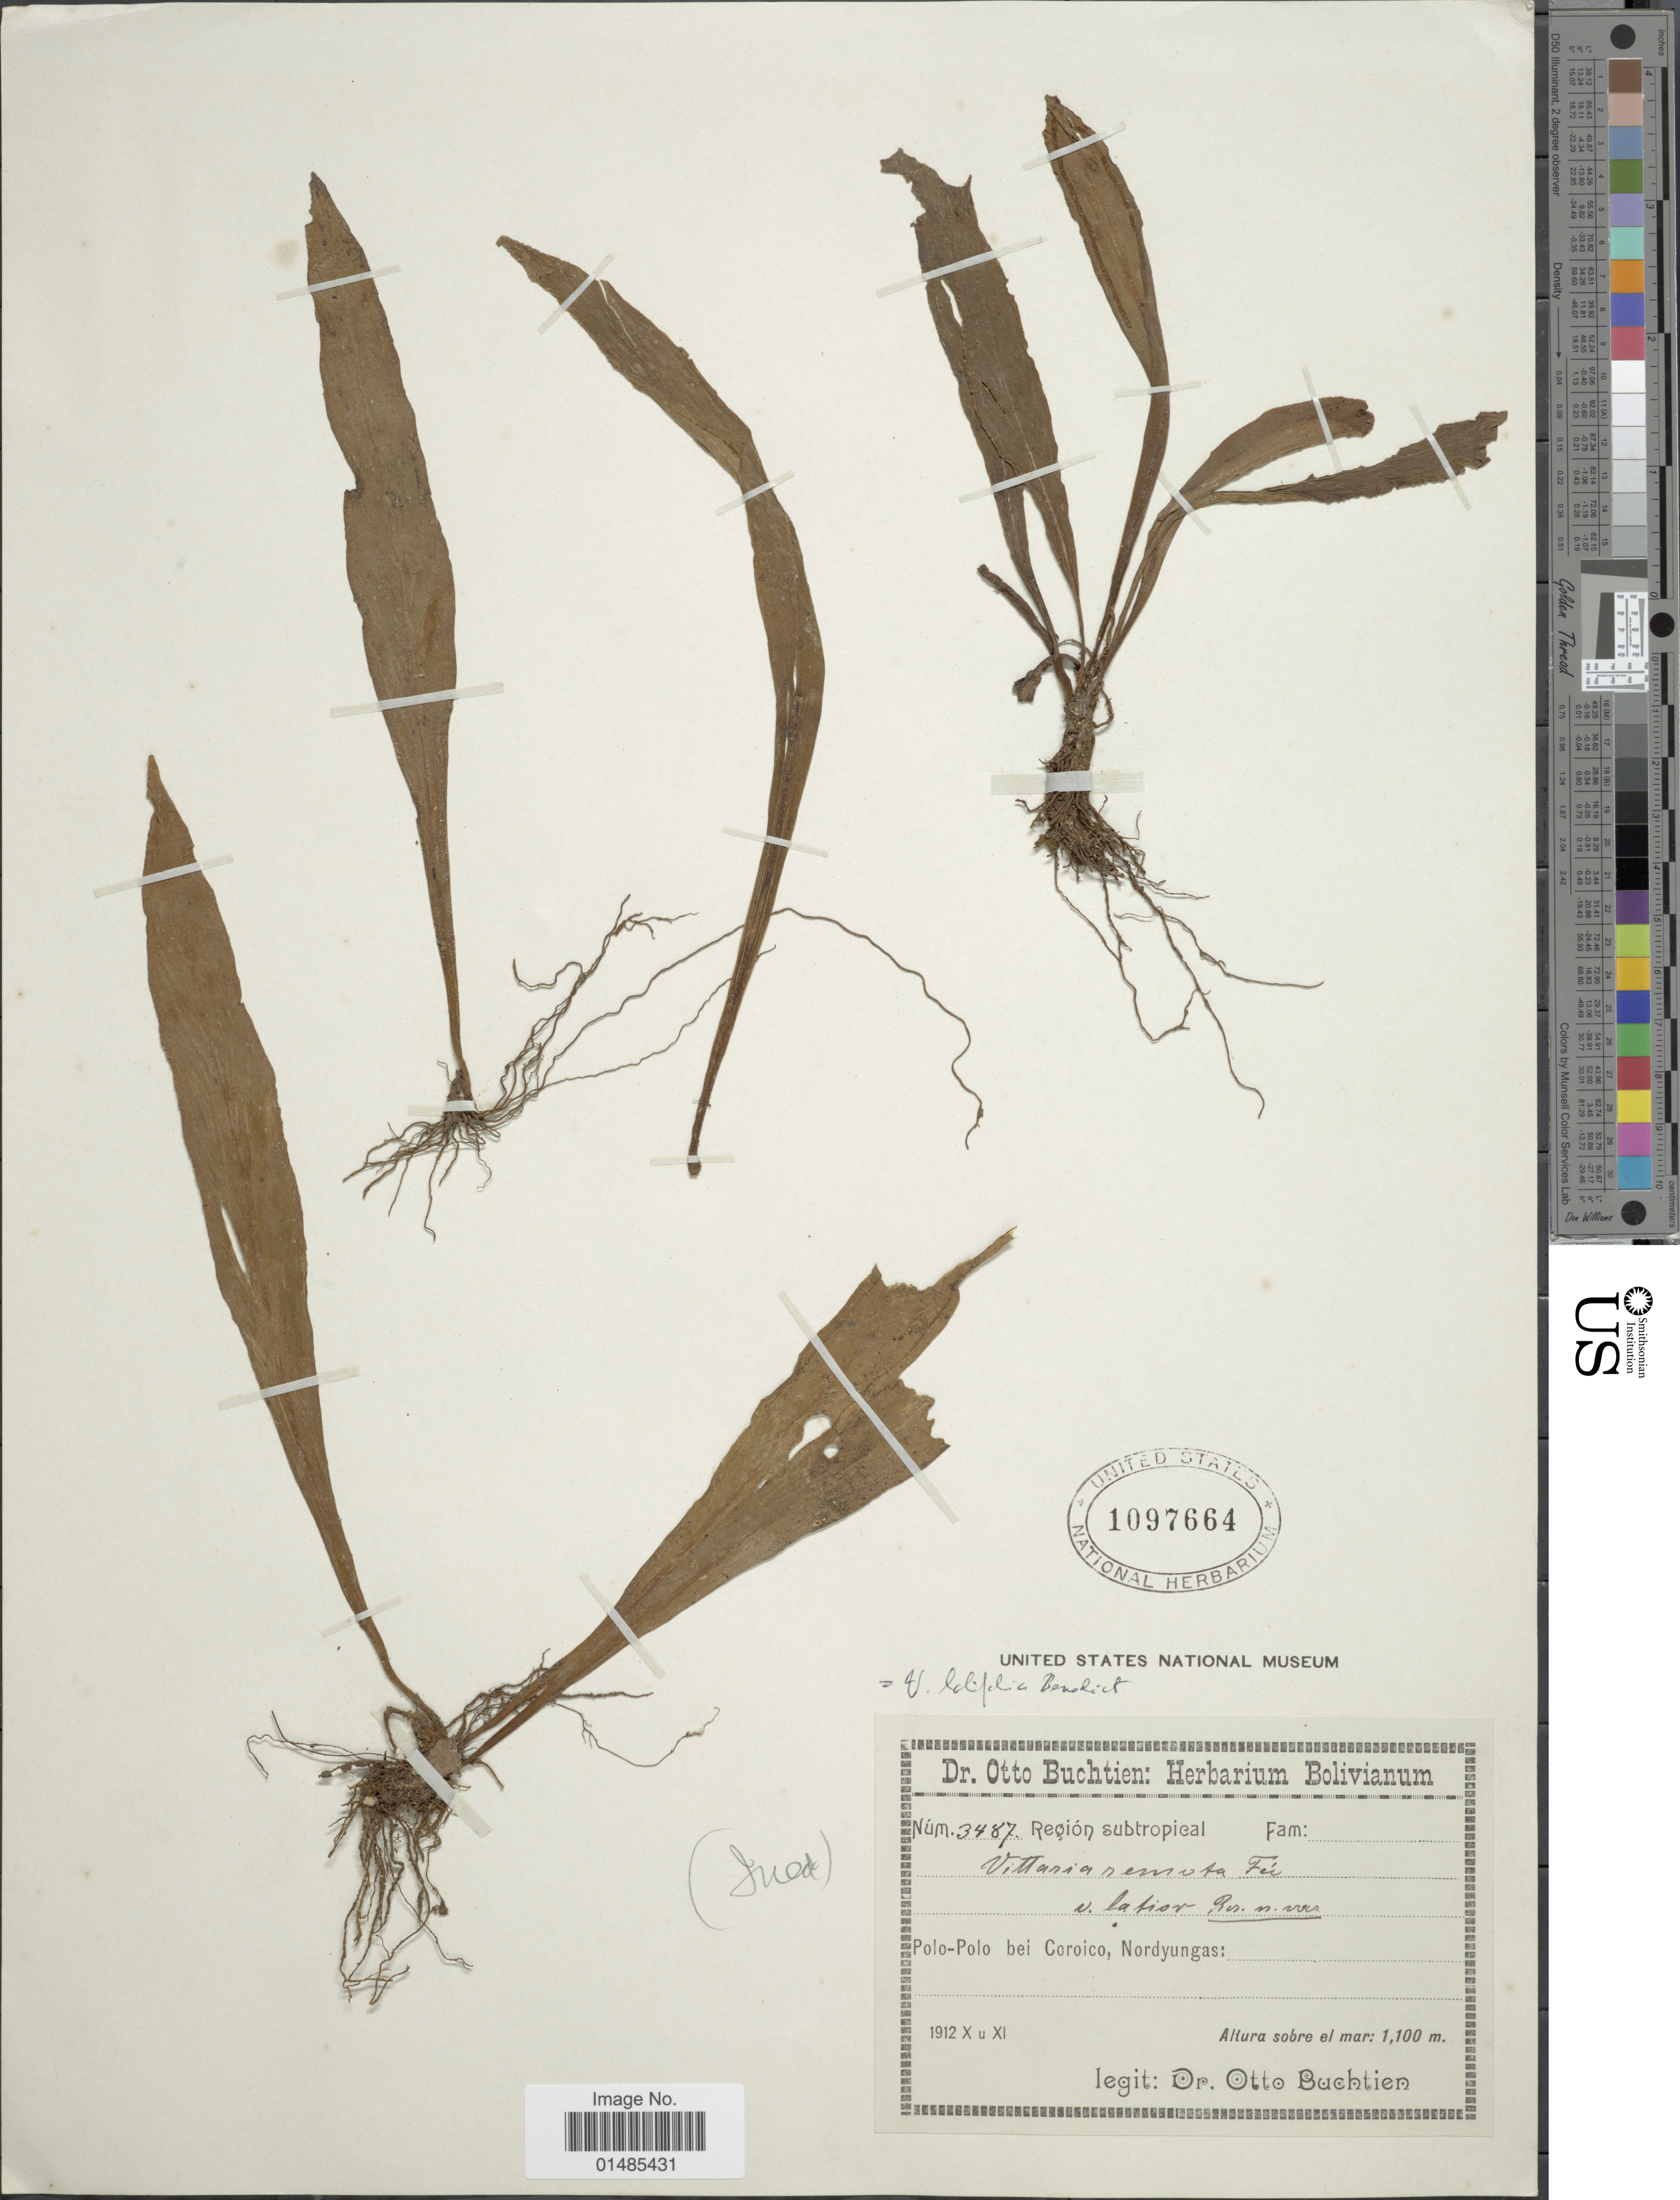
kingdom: Plantae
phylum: Tracheophyta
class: Polypodiopsida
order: Polypodiales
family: Pteridaceae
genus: Radiovittaria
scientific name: Radiovittaria latifolia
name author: (Benedict) E.H. Crane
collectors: O. Buchtien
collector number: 3487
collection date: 1912-09/1912-10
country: Bolivia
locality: Polo-Polo bei Coroico, Nordyungas.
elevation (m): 1100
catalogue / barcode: US 1097664